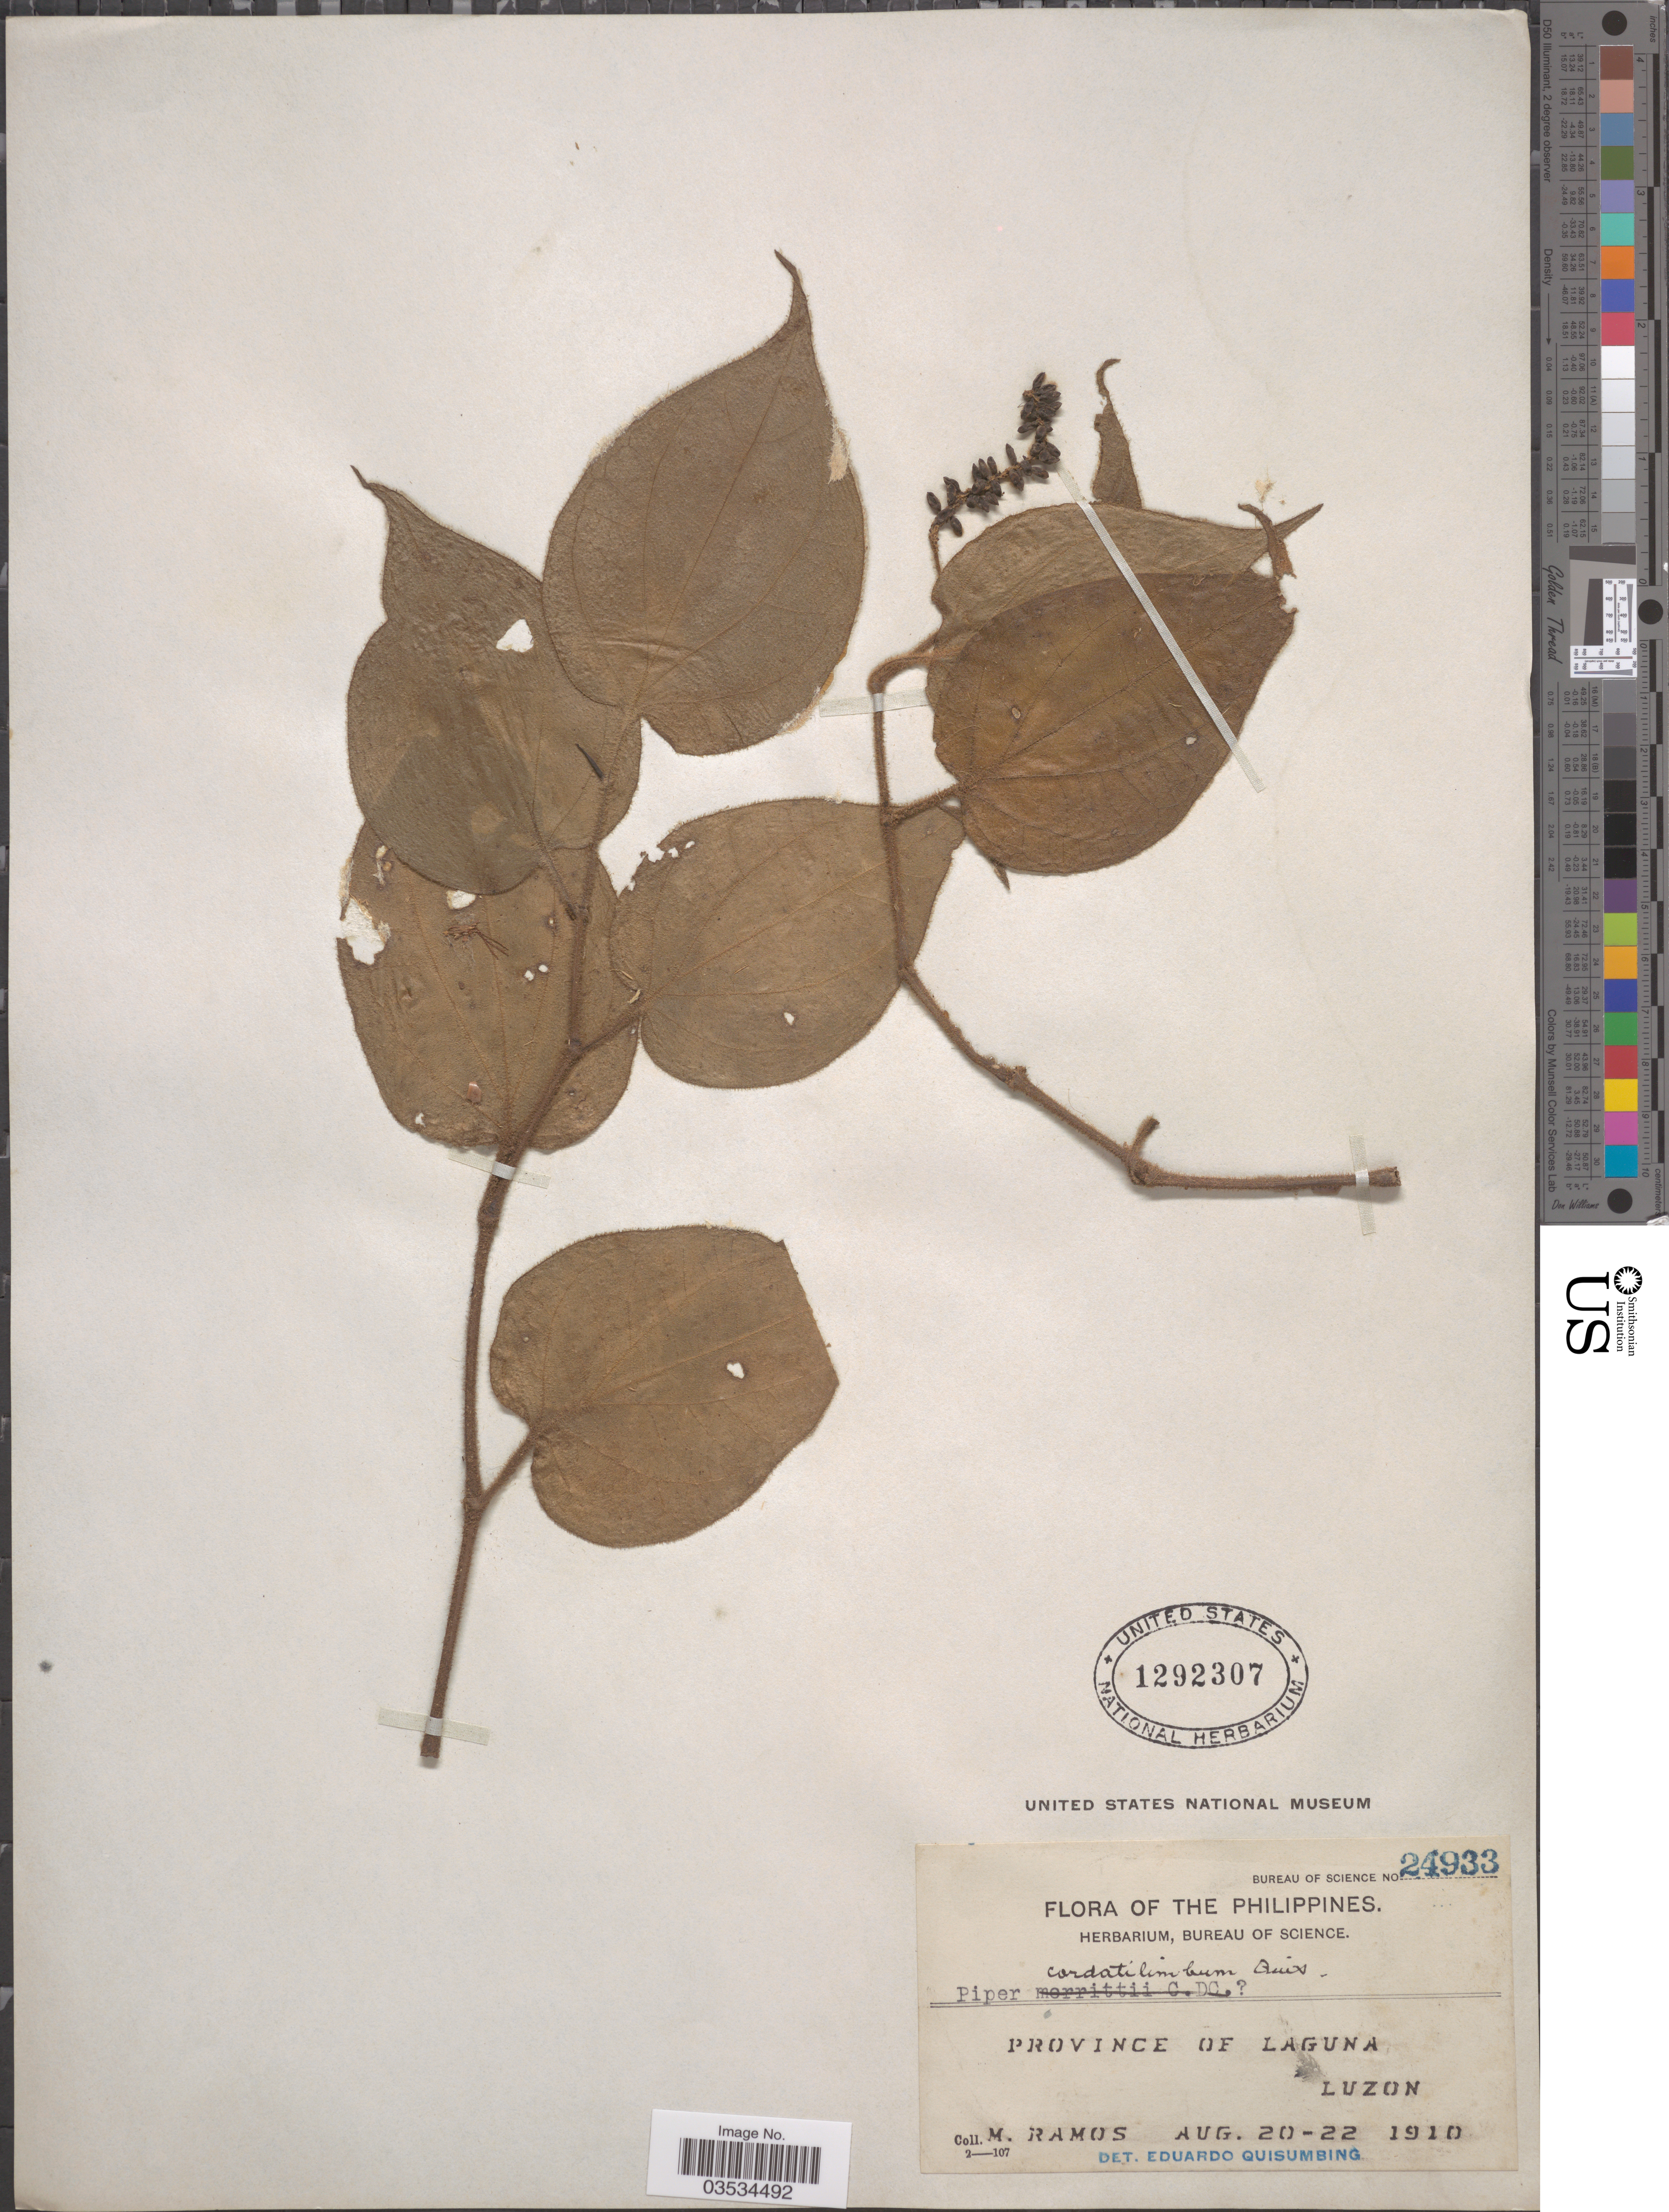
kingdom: Plantae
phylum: Tracheophyta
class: Magnoliopsida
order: Piperales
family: Piperaceae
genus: Piper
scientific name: Piper cordatilimbum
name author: Quisumb.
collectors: M. Ramos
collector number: Bureau of Science 24933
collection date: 1910-08-20/1910-08-22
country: Philippines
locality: Province of Laguna. Luzon.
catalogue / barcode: US 1292307